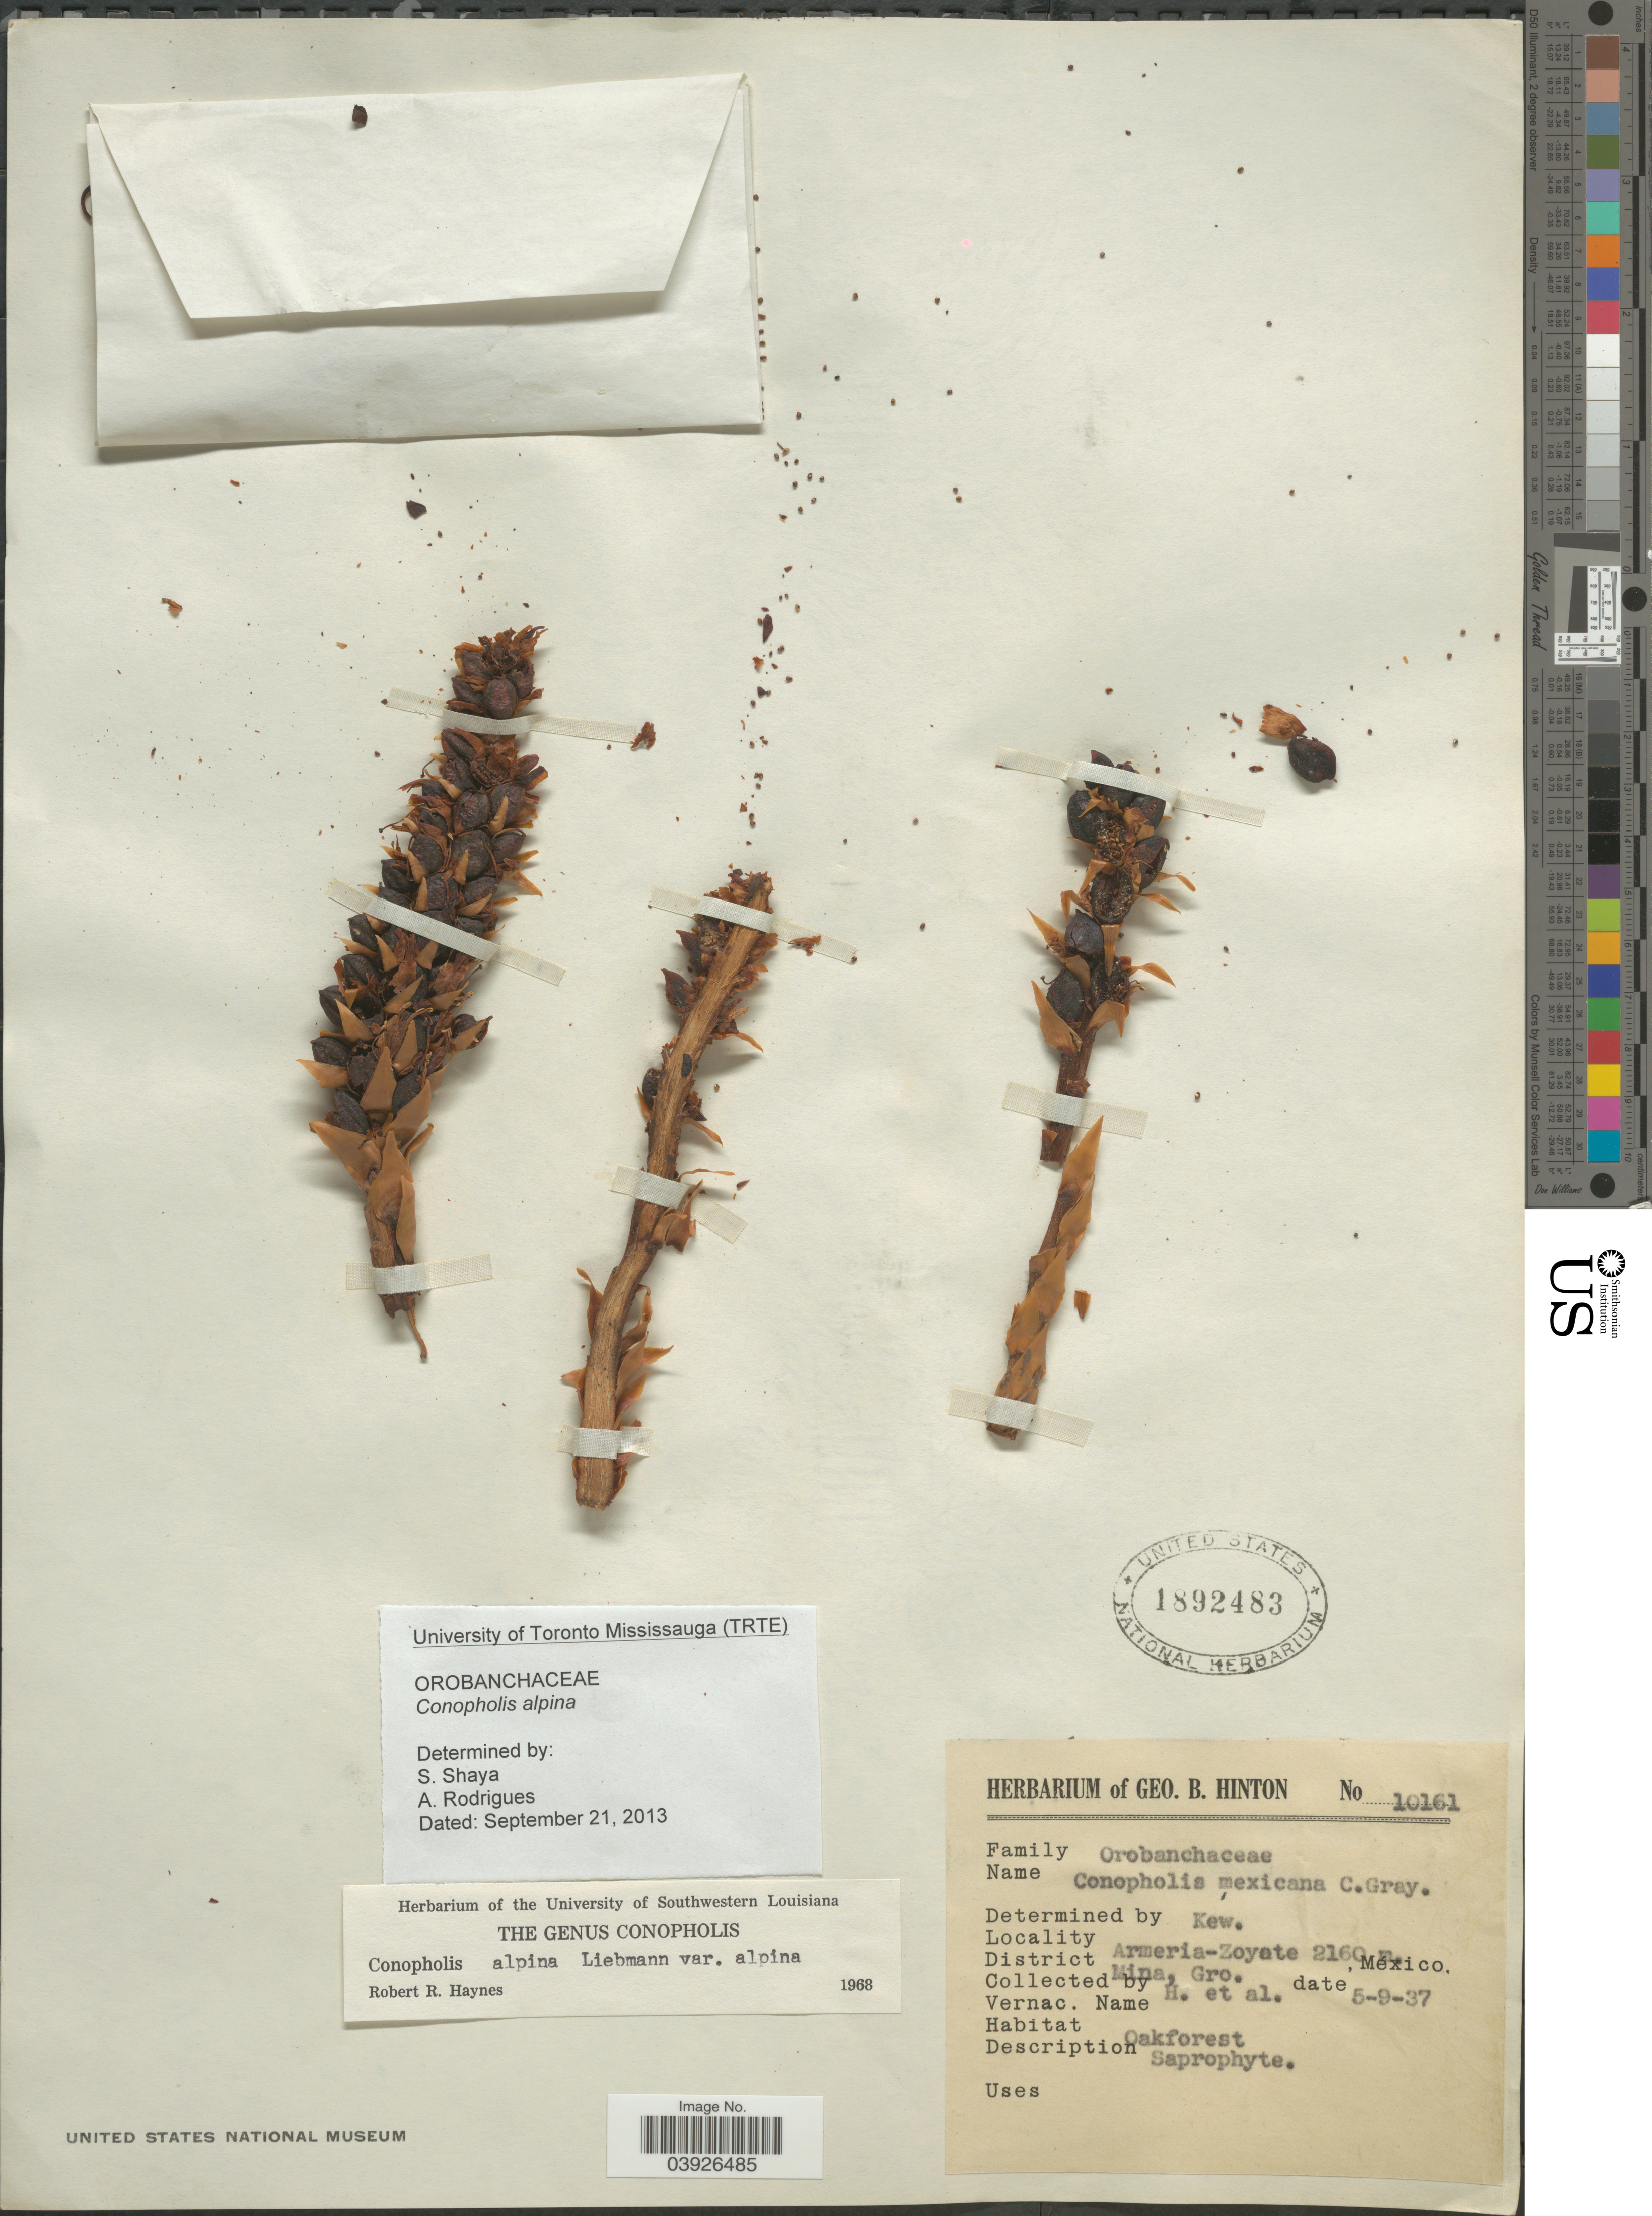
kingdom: Plantae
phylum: Tracheophyta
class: Magnoliopsida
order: Lamiales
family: Orobanchaceae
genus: Conopholis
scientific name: Conopholis alpina var. alpina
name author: Liebm.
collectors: G. B. Hinton & et al.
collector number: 10161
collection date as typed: Transcribed d/m/y: 5/9/37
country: Mexico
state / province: Guerrero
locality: Armeria-Zoyate, District Mina.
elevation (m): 2160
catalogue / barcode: US 1892483